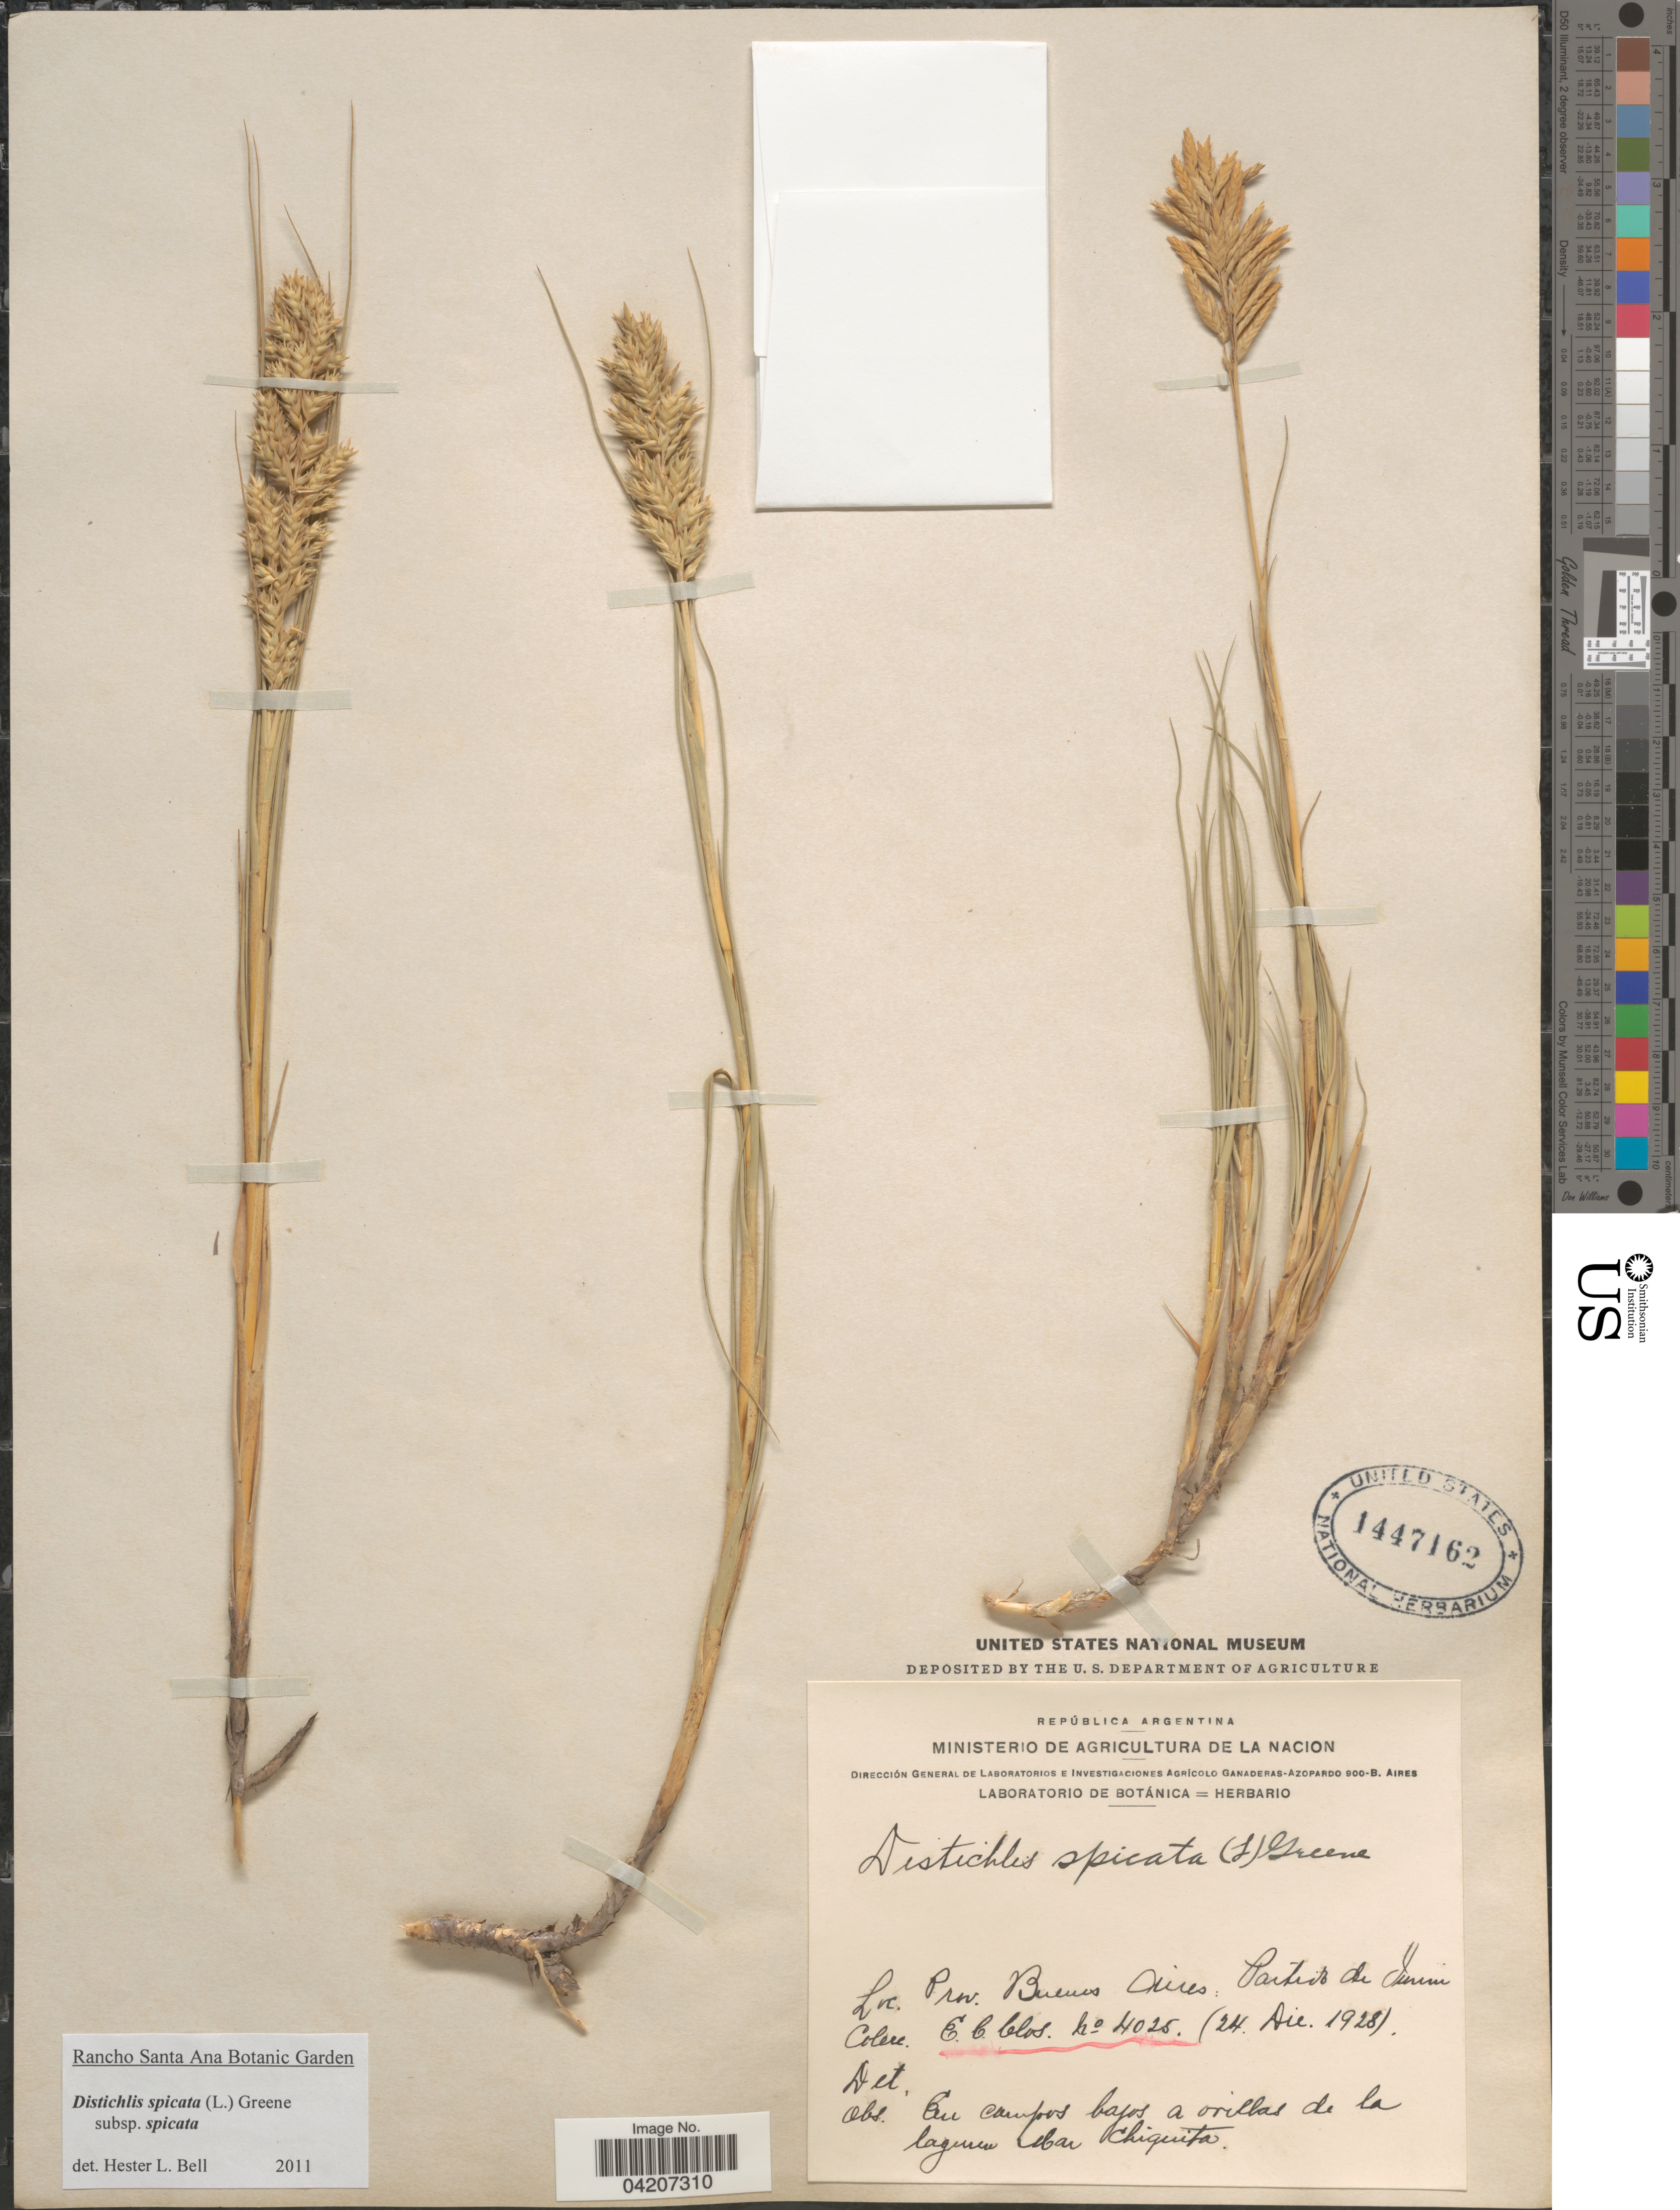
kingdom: Plantae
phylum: Tracheophyta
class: Liliopsida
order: Poales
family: Poaceae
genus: Distichlis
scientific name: Distichlis spicata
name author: (L.) Greene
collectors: E. Clos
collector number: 4025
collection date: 1928-12-24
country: Argentina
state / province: Buenos Aires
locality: Partido de Junin. En campos bajos a orillas de la laguna Mar Chiquita.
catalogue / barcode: US 1447162